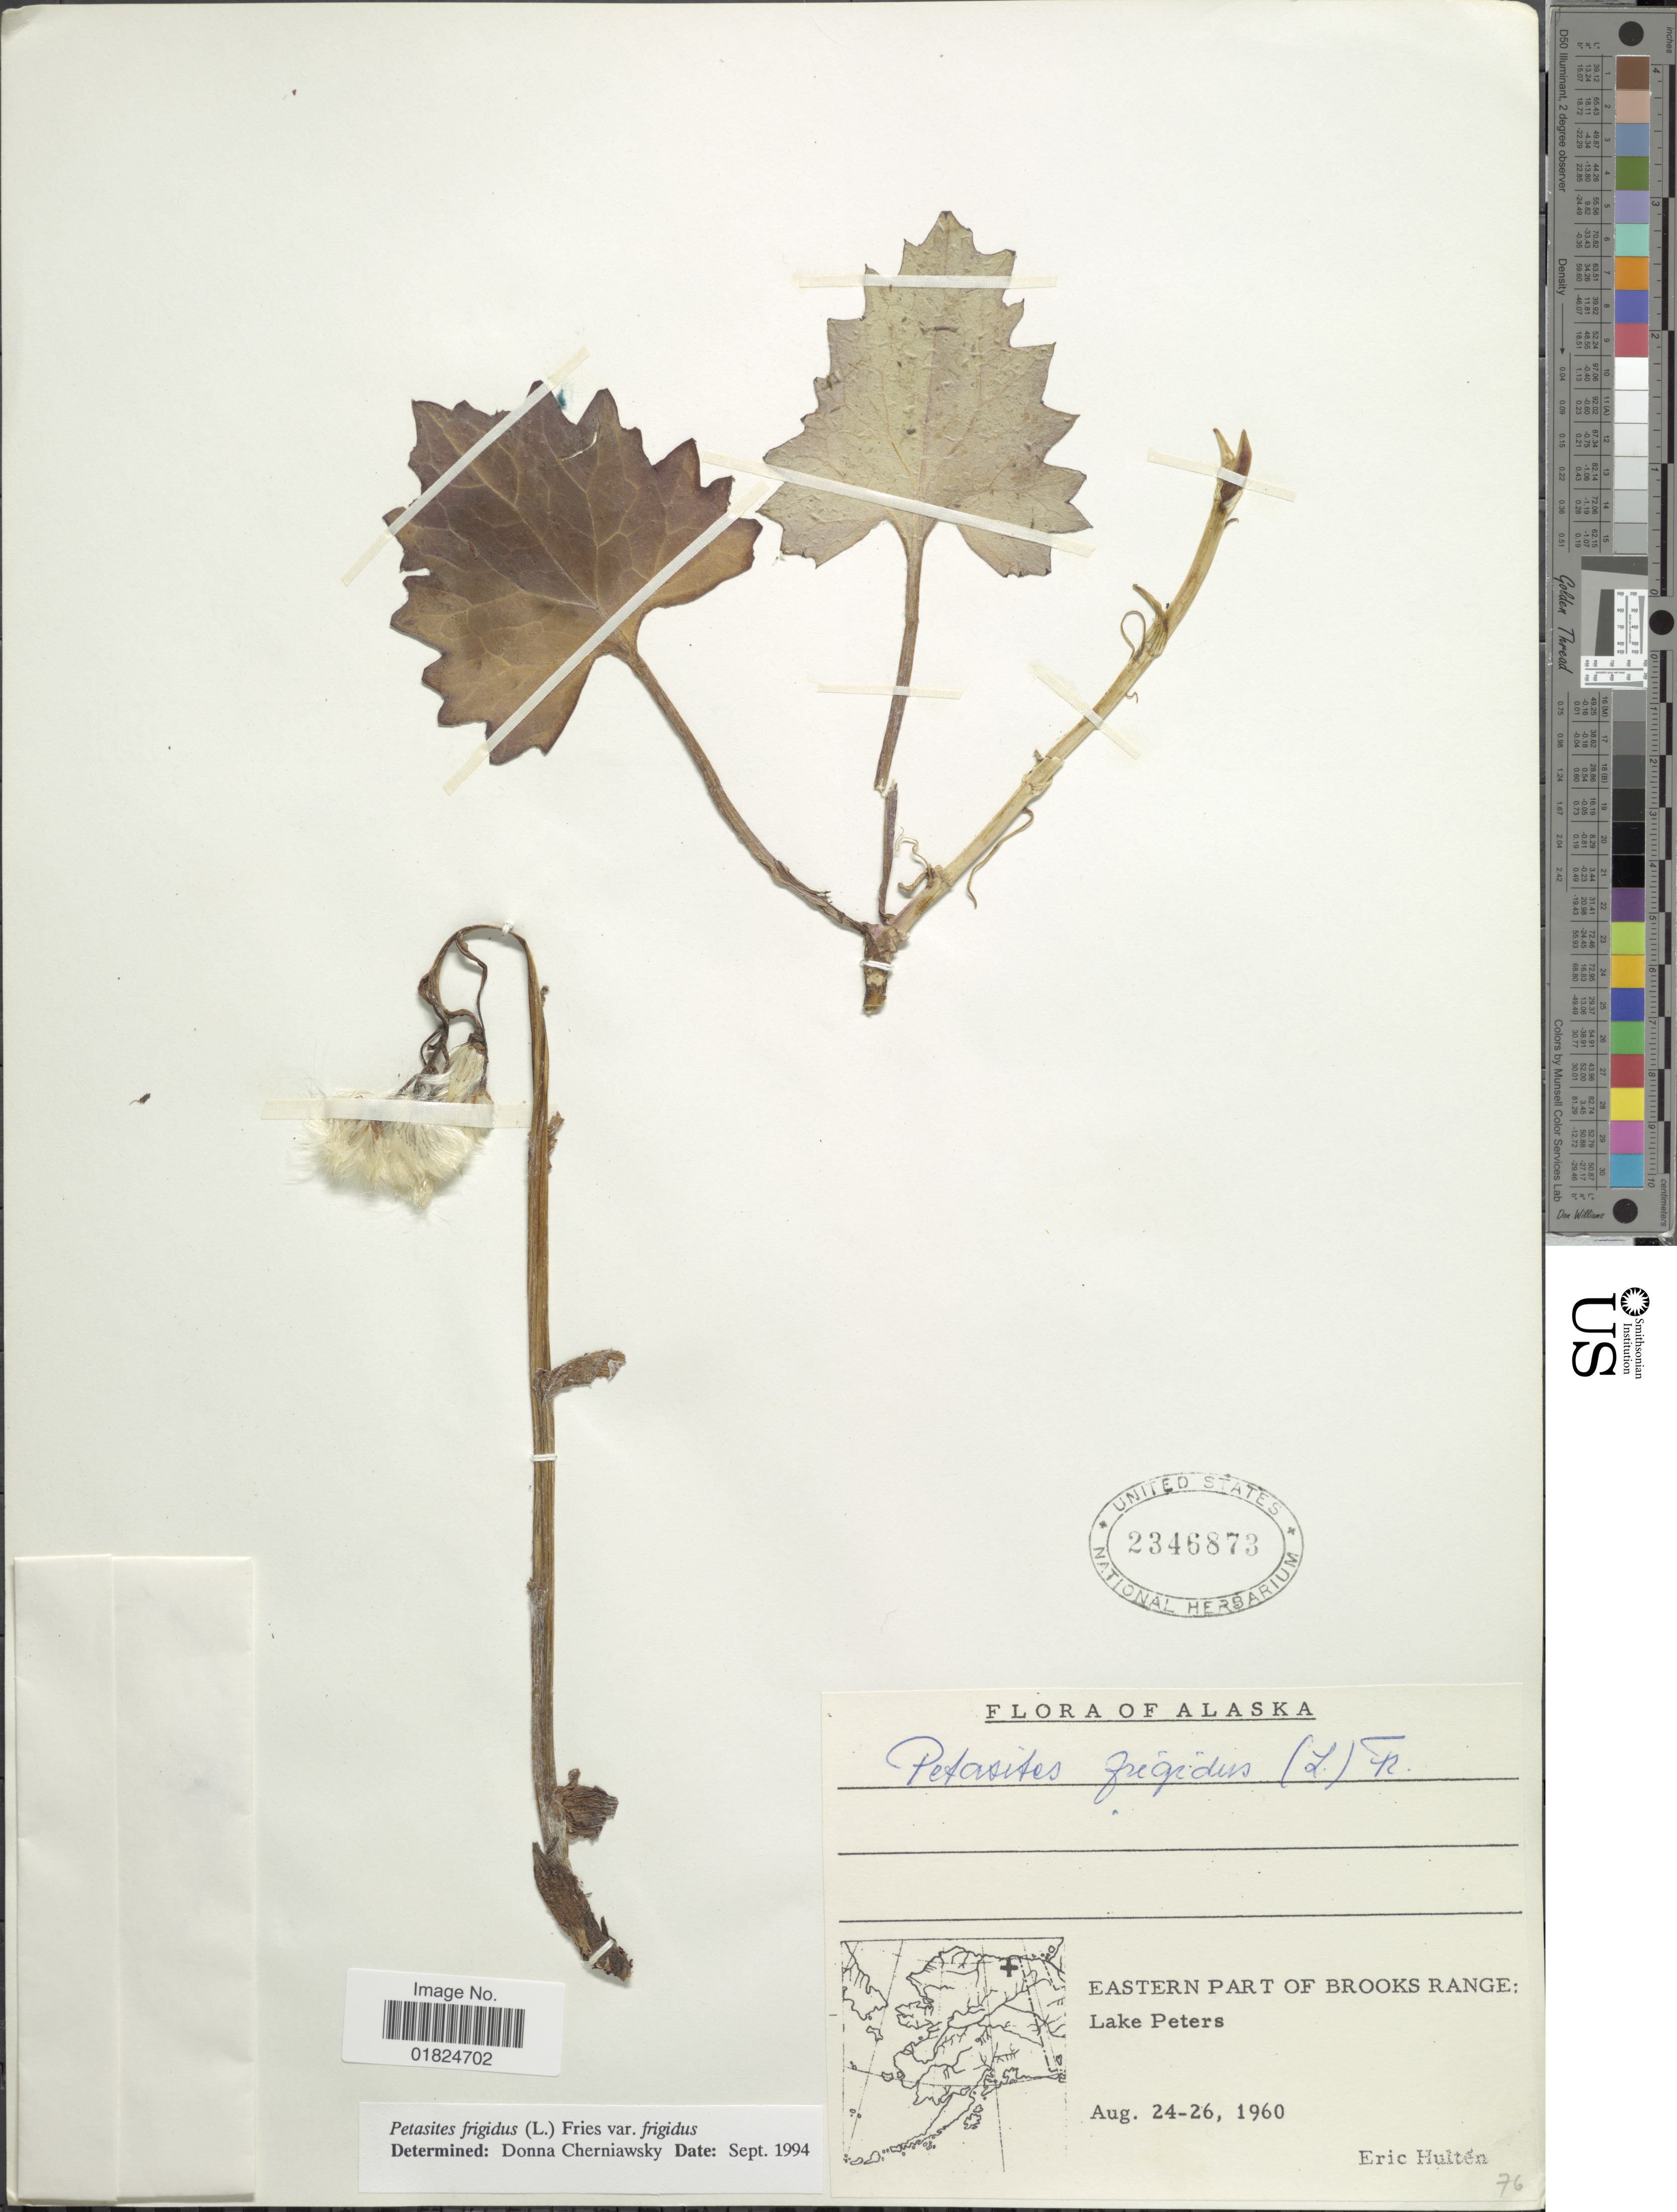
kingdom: Plantae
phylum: Tracheophyta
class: Magnoliopsida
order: Asterales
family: Asteraceae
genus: Petasites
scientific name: Petasites frigidus var. frigidus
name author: (L.) Fr.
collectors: E. G. Hultén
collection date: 1960-08-24/1960-08-26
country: United States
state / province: Alaska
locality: Alaska. Eastern Part of Brooks Range: Lake Peters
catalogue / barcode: US 2346873